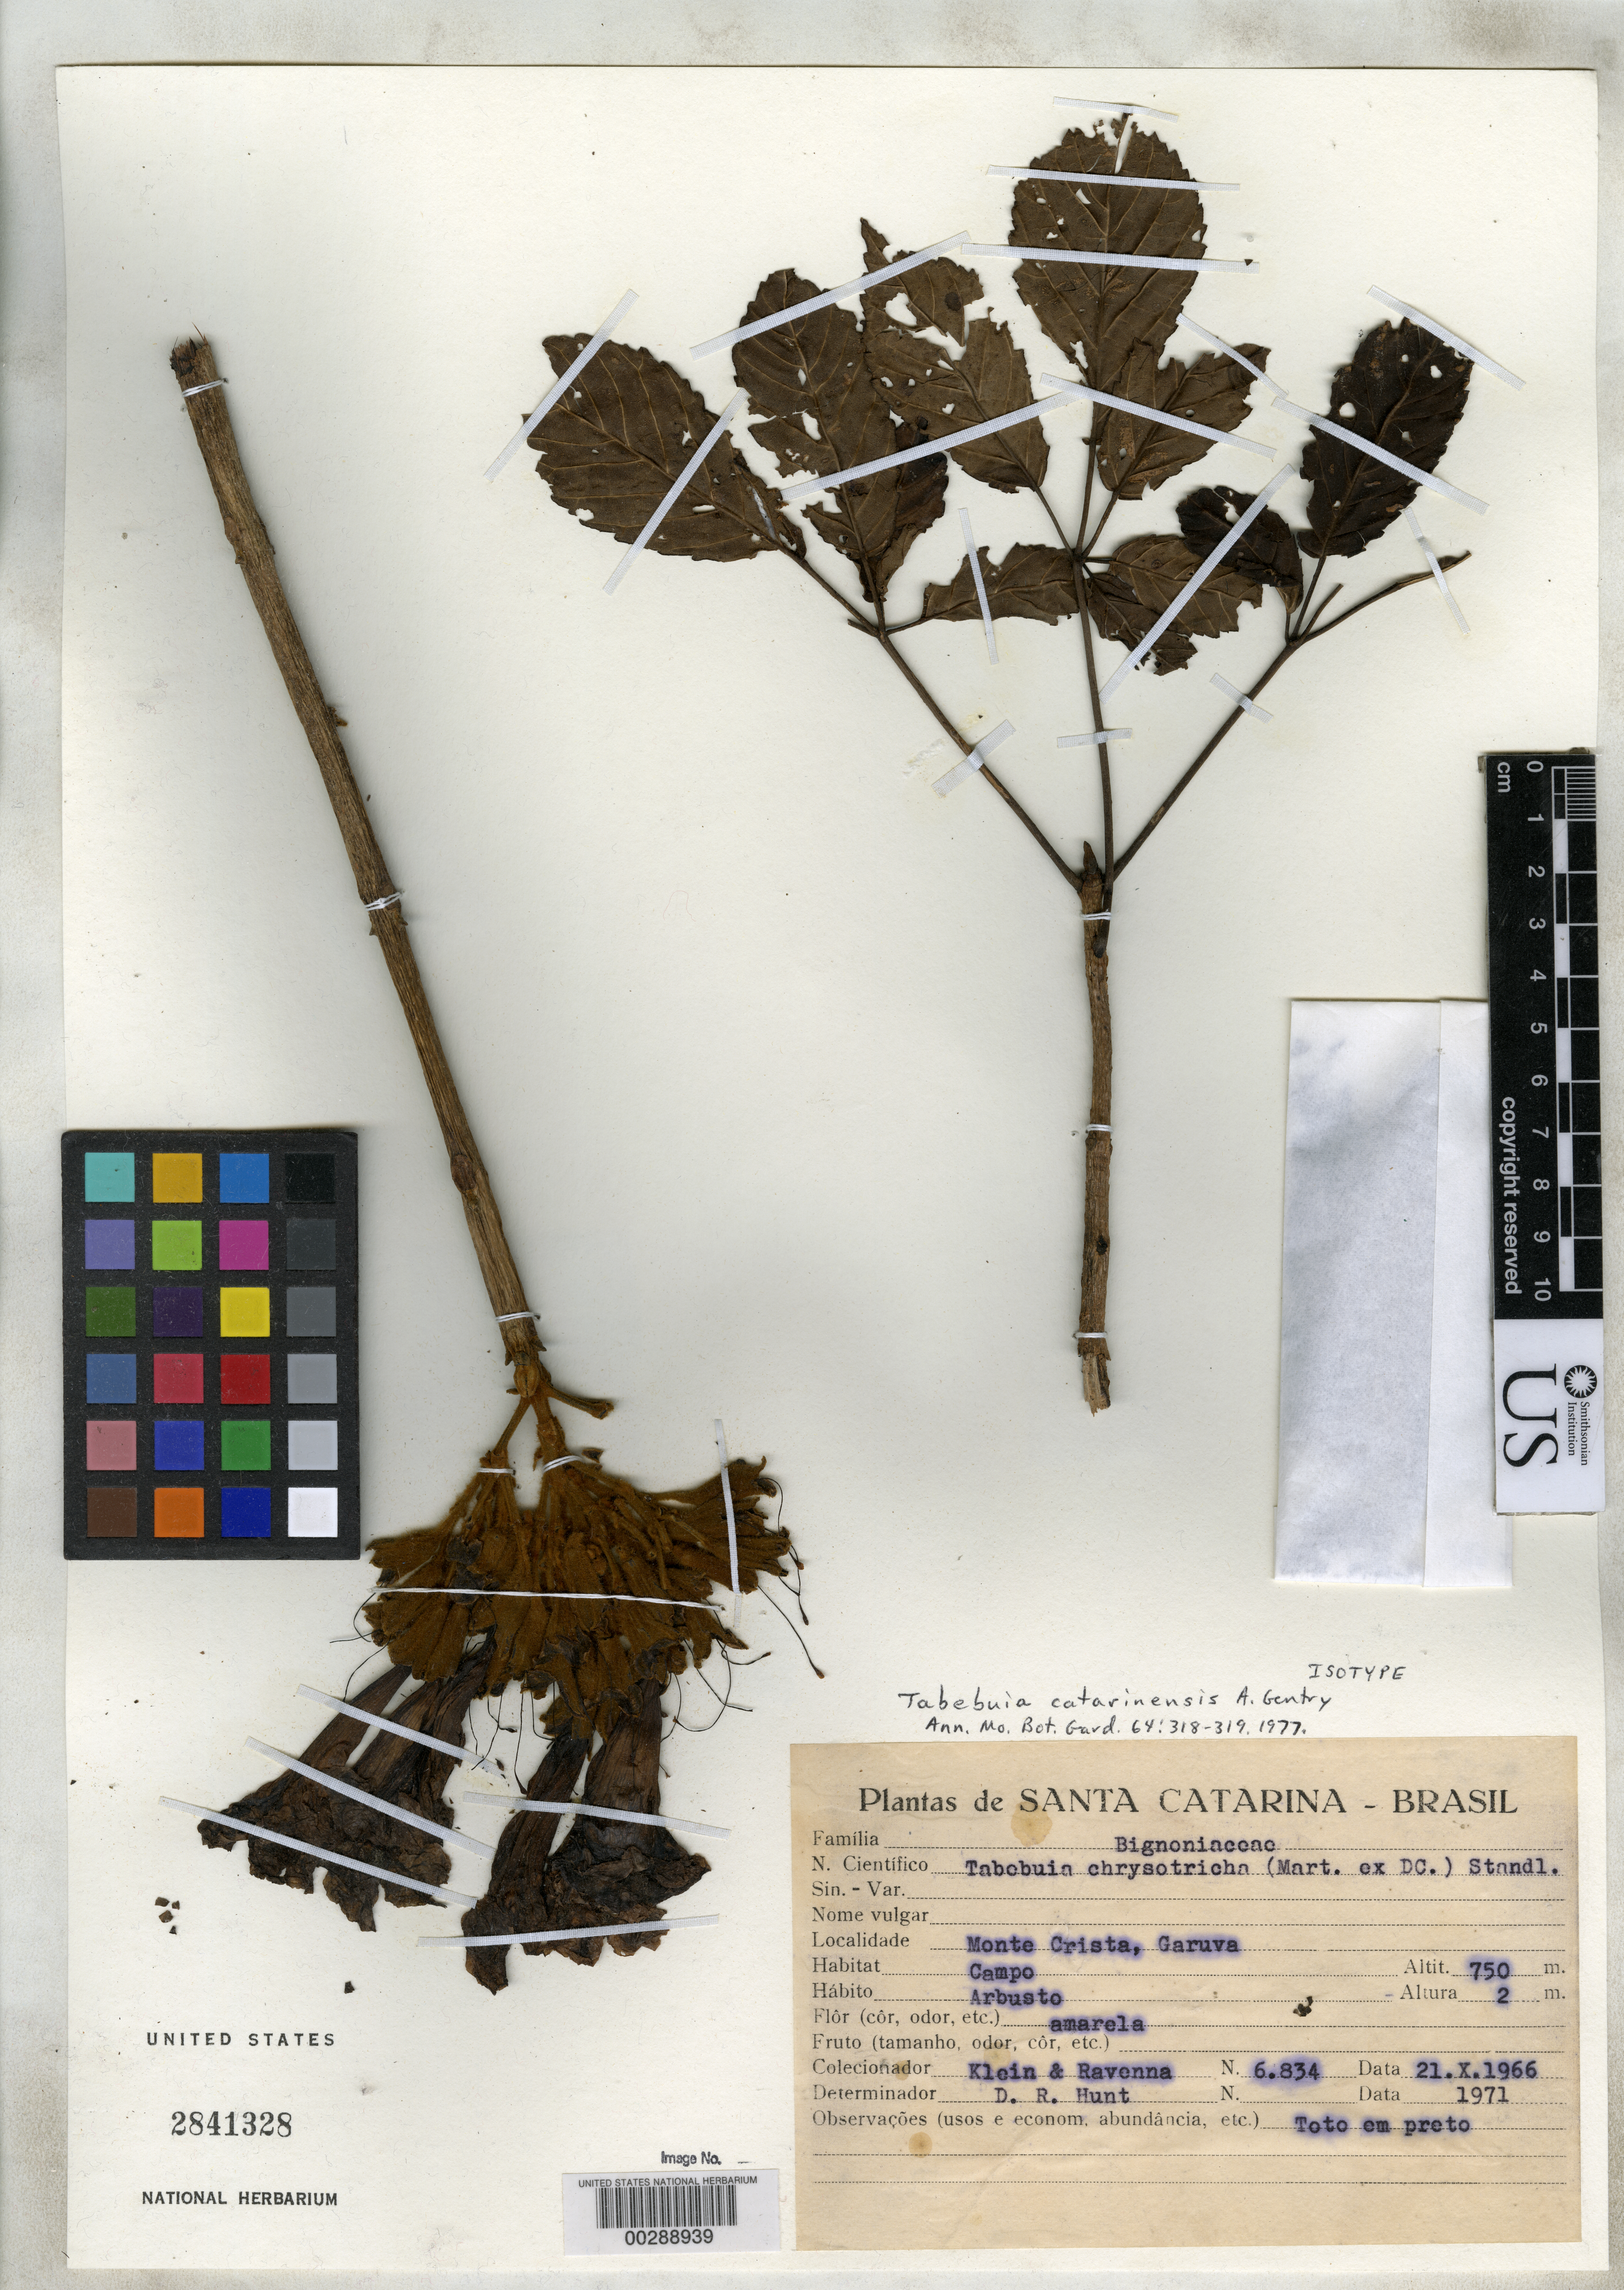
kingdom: Plantae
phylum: Tracheophyta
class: Magnoliopsida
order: Lamiales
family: Bignoniaceae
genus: Tabebuia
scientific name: Tabebuia catarinensis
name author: A.H. Gentry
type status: Isotype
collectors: R. M. Klein & P. F. Ravenna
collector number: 6834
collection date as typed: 21 Oct 1966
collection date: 1966-10-21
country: Brazil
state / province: Santa Catarina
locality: Monte Crista, Garuva.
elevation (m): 750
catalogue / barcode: US 2841328